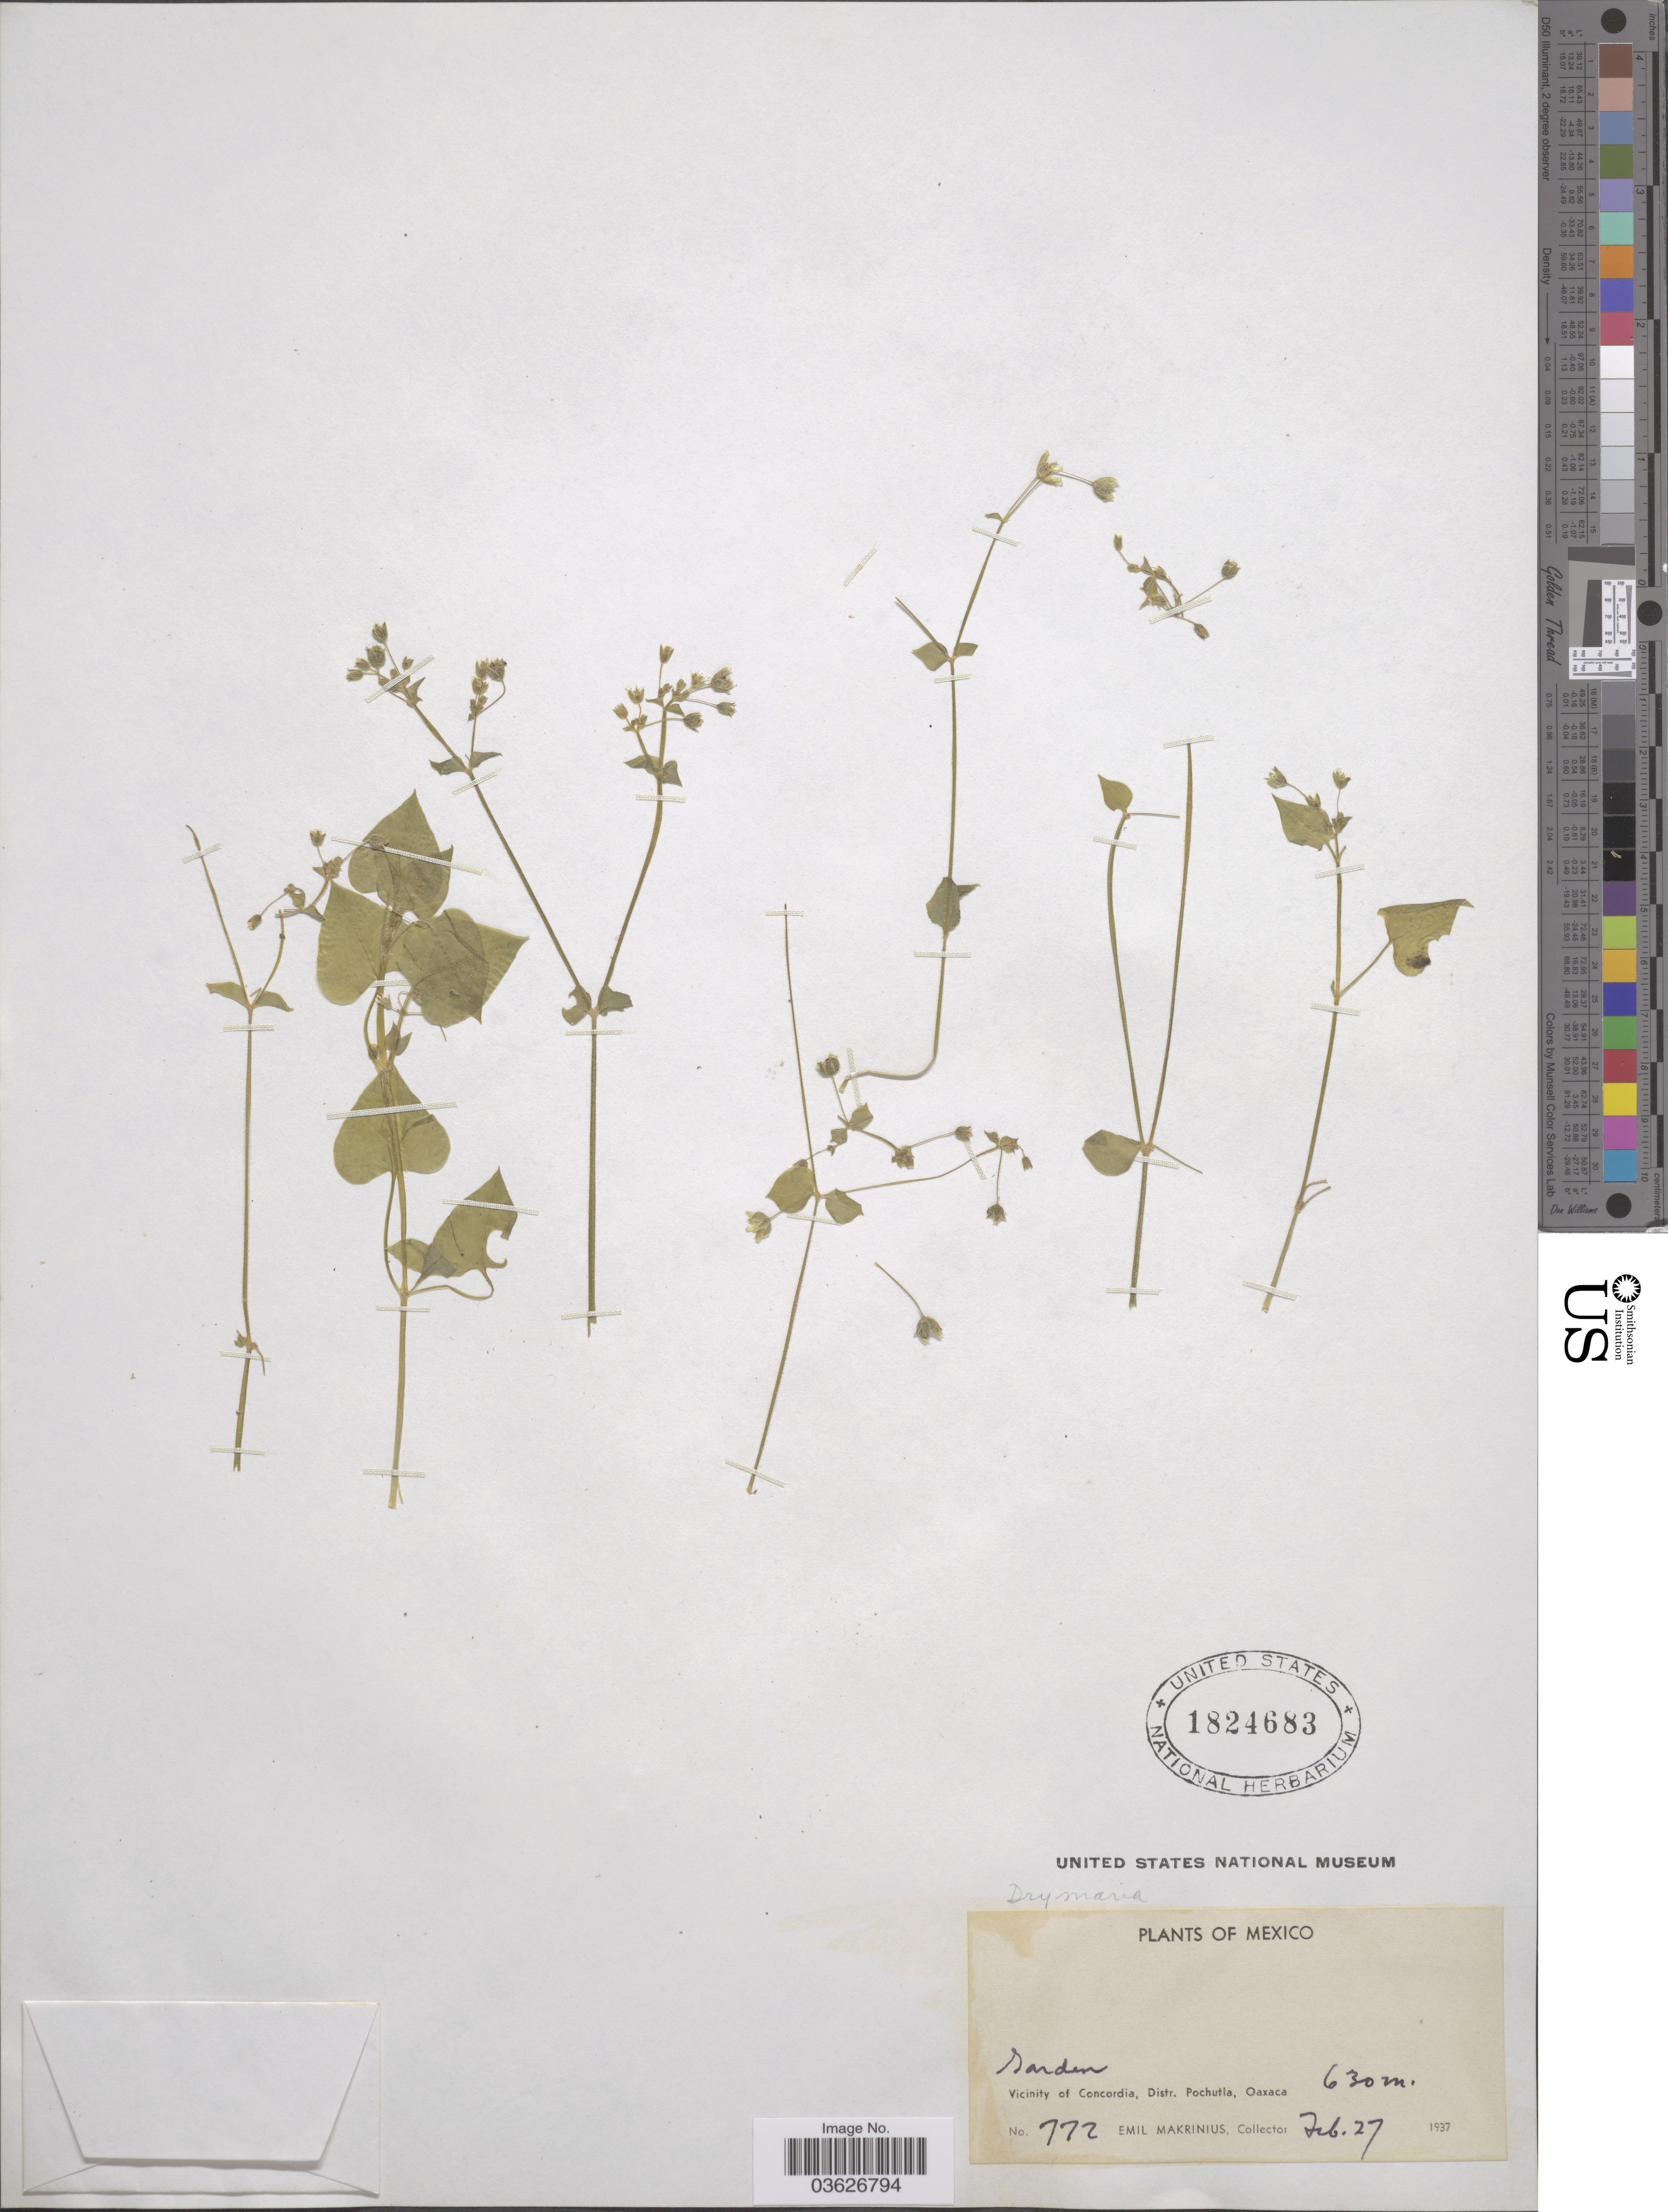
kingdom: Plantae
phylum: Tracheophyta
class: Magnoliopsida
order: Caryophyllales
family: Caryophyllaceae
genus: Drymaria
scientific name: Drymaria sp.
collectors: E. Makrinius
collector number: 772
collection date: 1937-02-27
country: Mexico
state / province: Oaxaca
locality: Vicinity of Concordia, Distr. Pochutla.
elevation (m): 630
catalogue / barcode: US 1824683